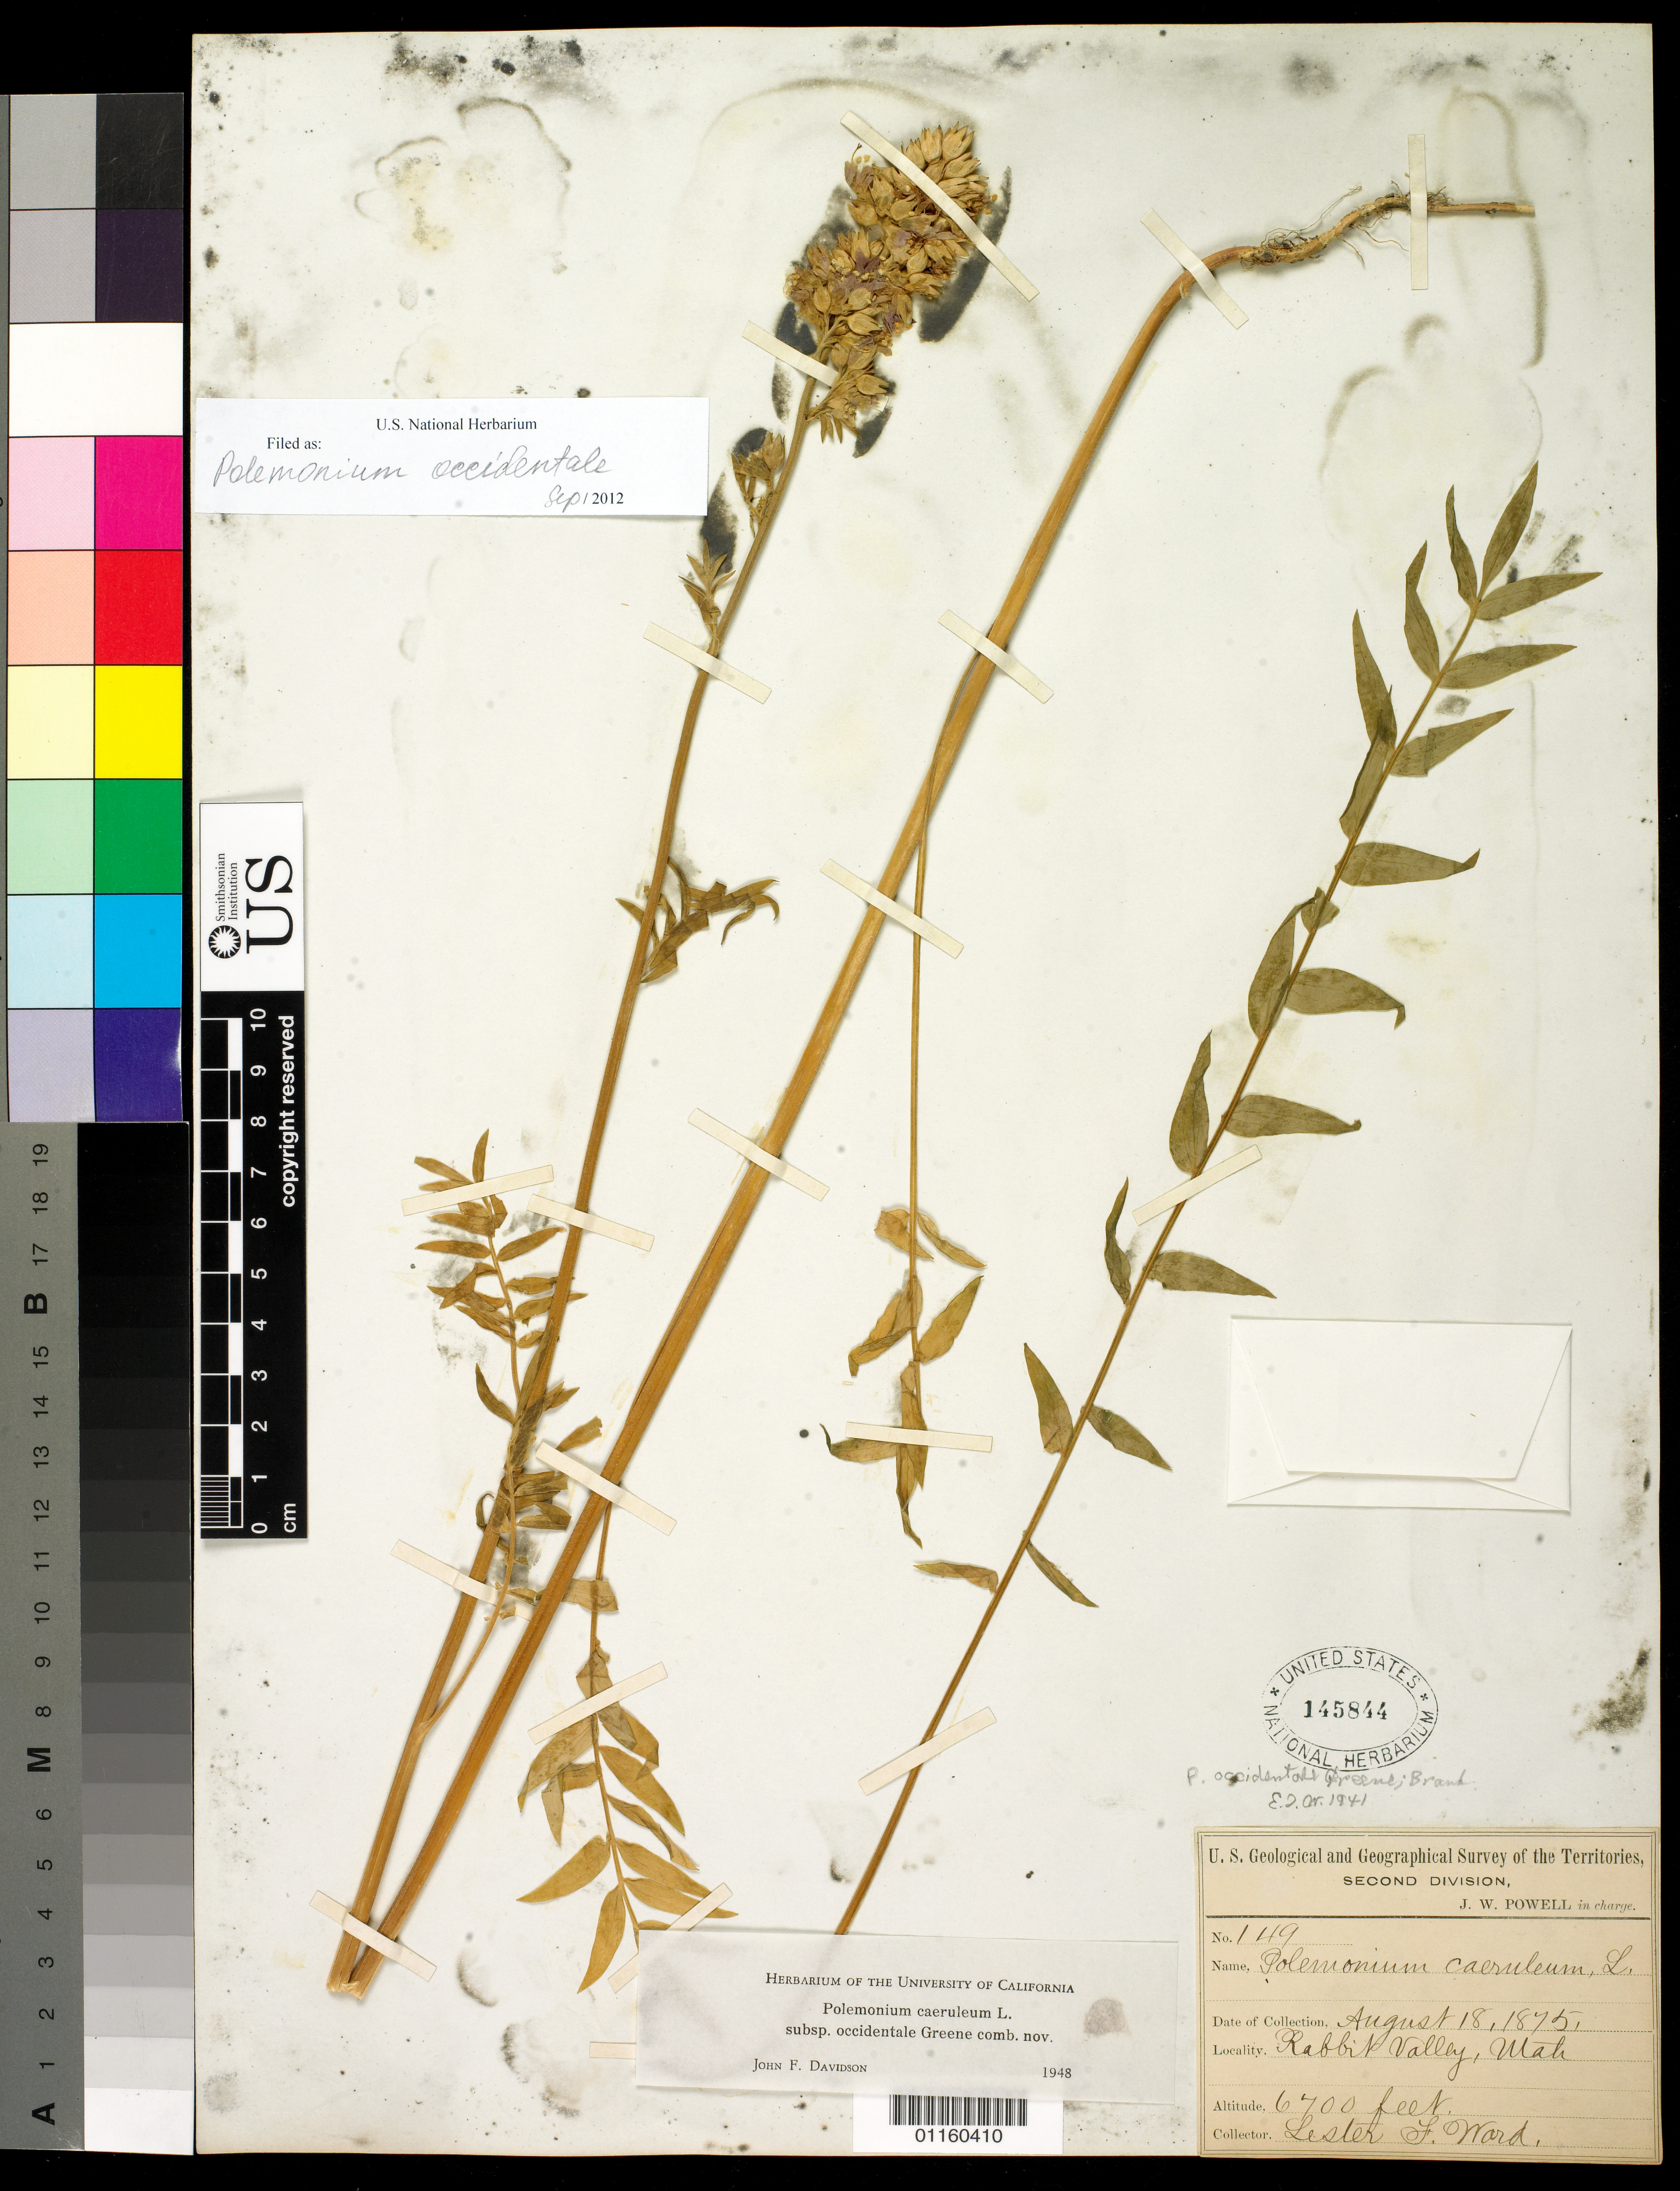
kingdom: Plantae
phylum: Tracheophyta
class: Magnoliopsida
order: Ericales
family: Polemoniaceae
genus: Polemonium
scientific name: Polemonium occidentale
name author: Greene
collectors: L. F. Ward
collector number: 149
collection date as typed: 18 Aug 1875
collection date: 1875-08-18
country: United States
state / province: Utah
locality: Rabbit Valley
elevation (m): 2042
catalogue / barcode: US 145844